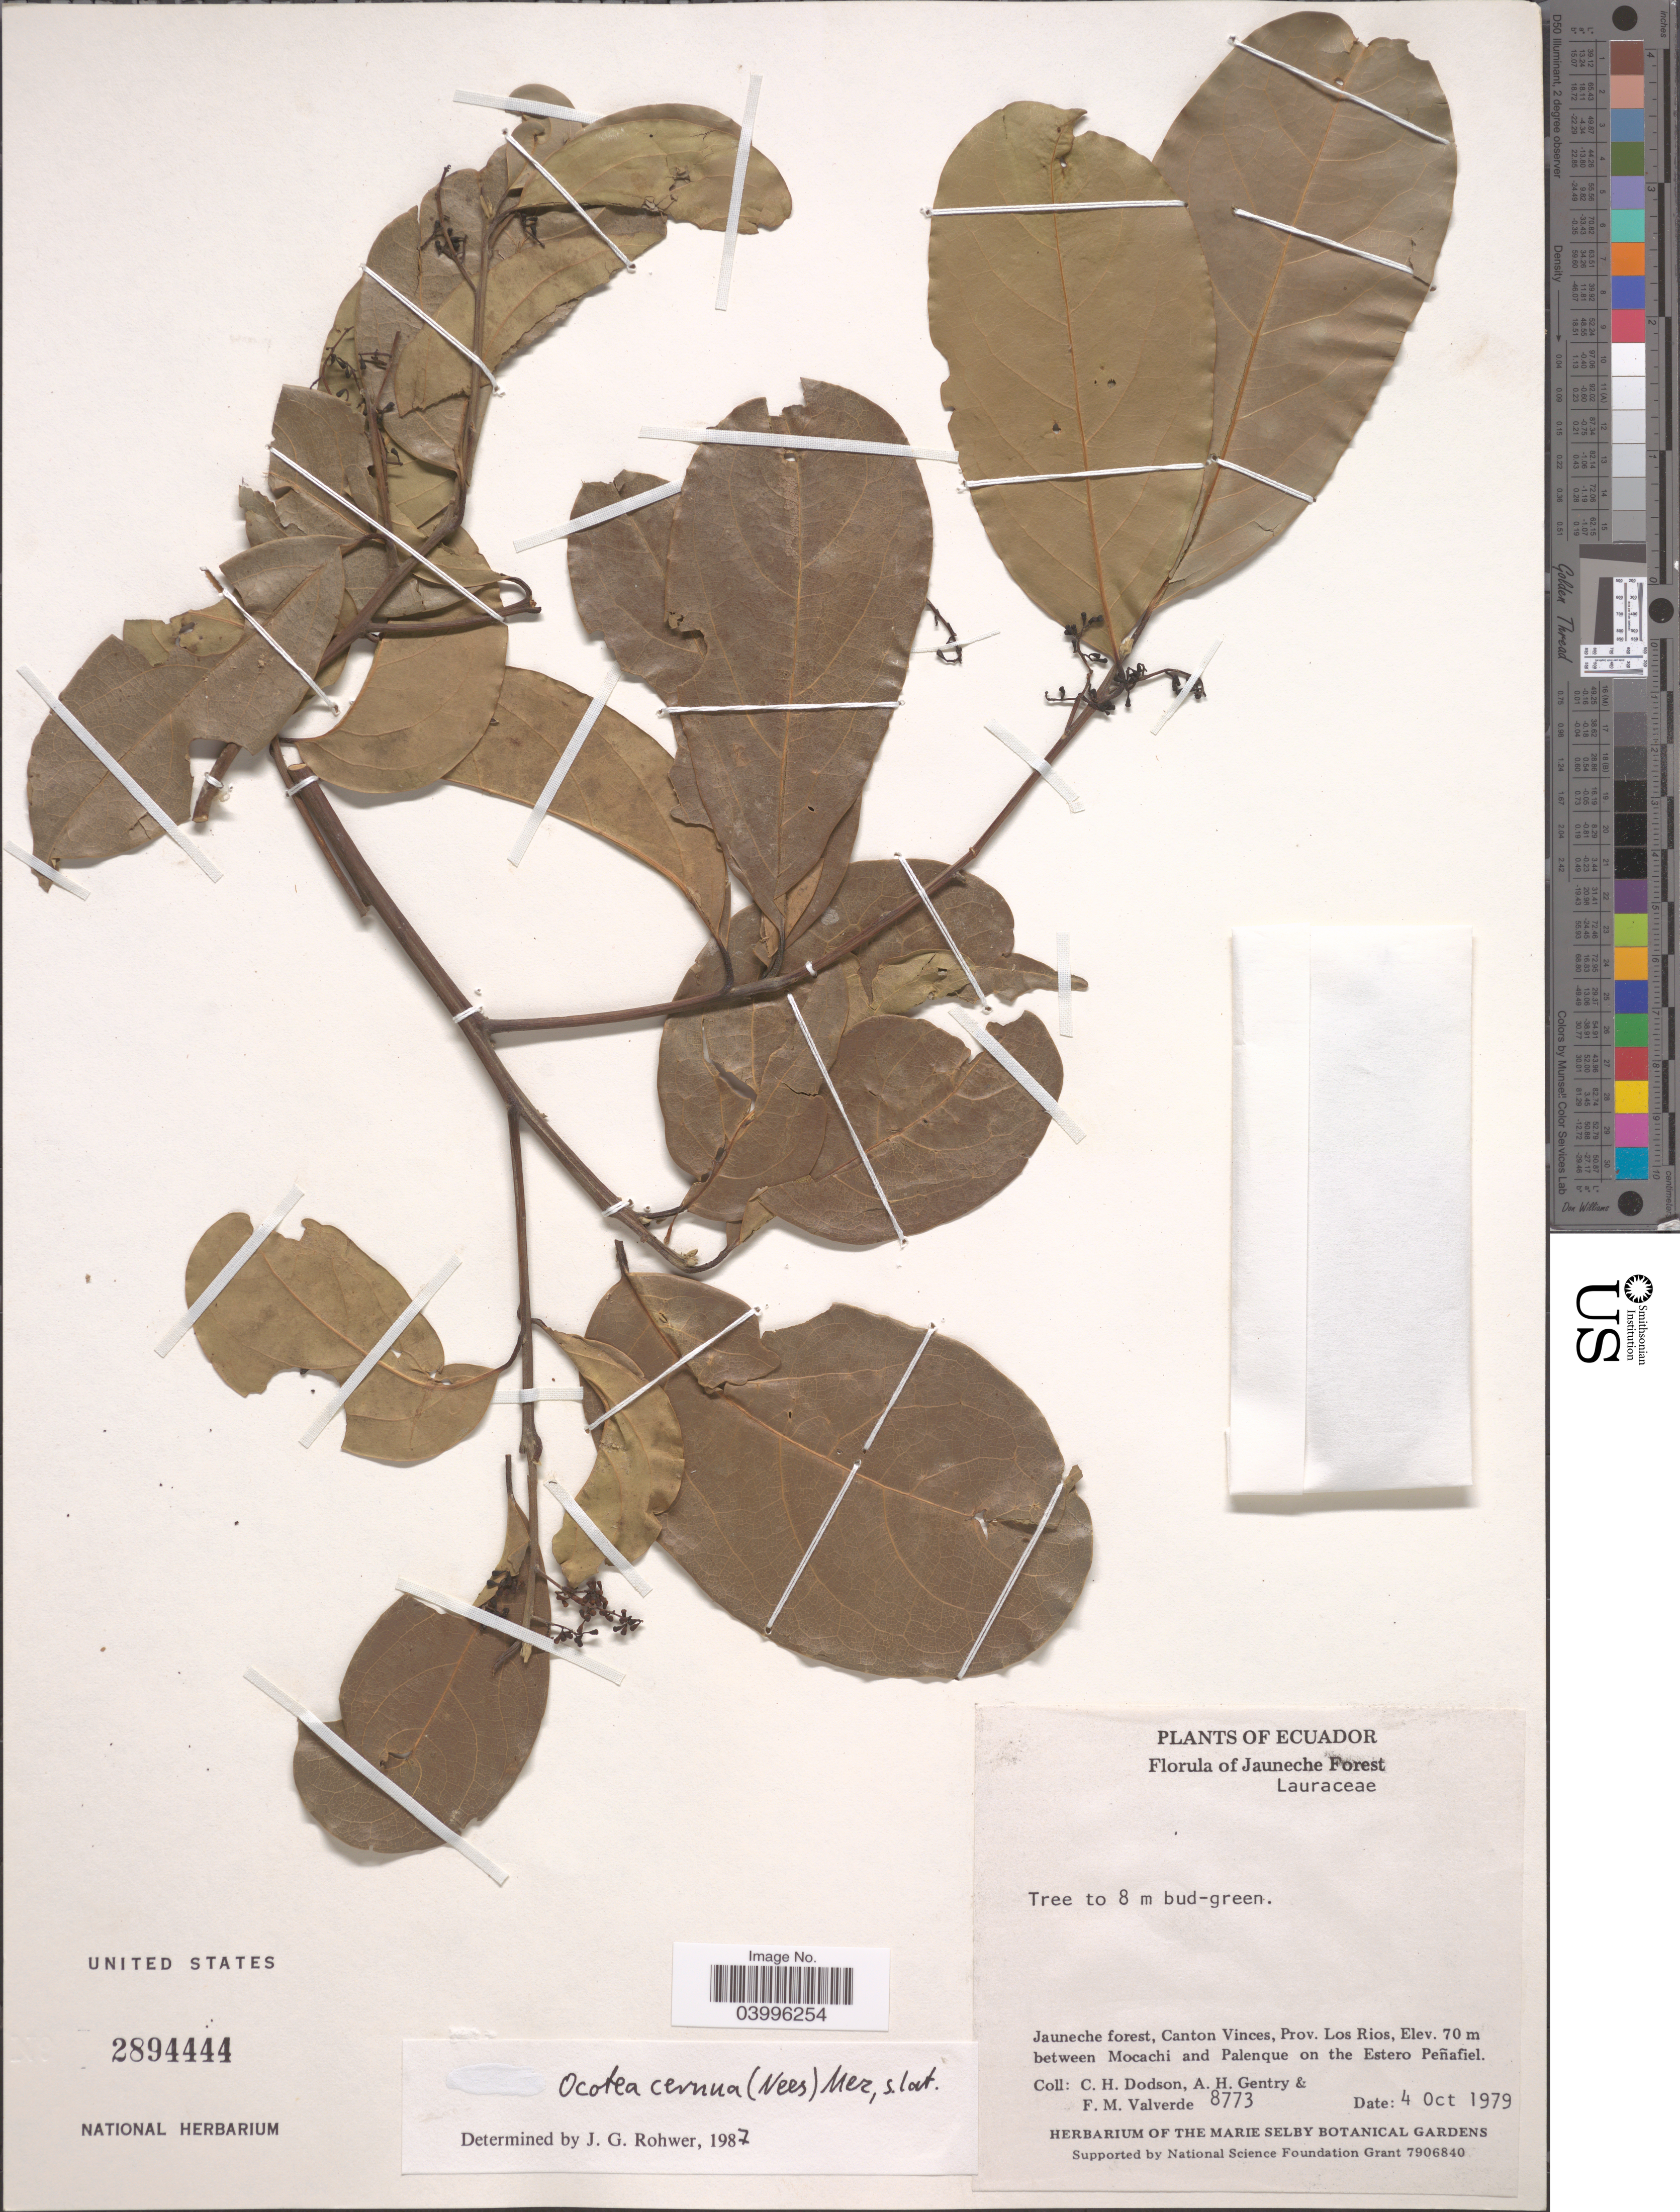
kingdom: Plantae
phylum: Tracheophyta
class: Magnoliopsida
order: Laurales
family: Lauraceae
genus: Ocotea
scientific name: Ocotea cernua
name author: (Nees) Mez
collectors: C. H. Dodson, A. H. Gentry & F. M. Valverde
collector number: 8773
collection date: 1979-10-04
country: Ecuador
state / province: Los Ríos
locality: Jauneche Forest. Canton Vinces, between Mocachi and Palenque on the Estero Peñafiel.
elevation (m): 70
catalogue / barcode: US 2894444